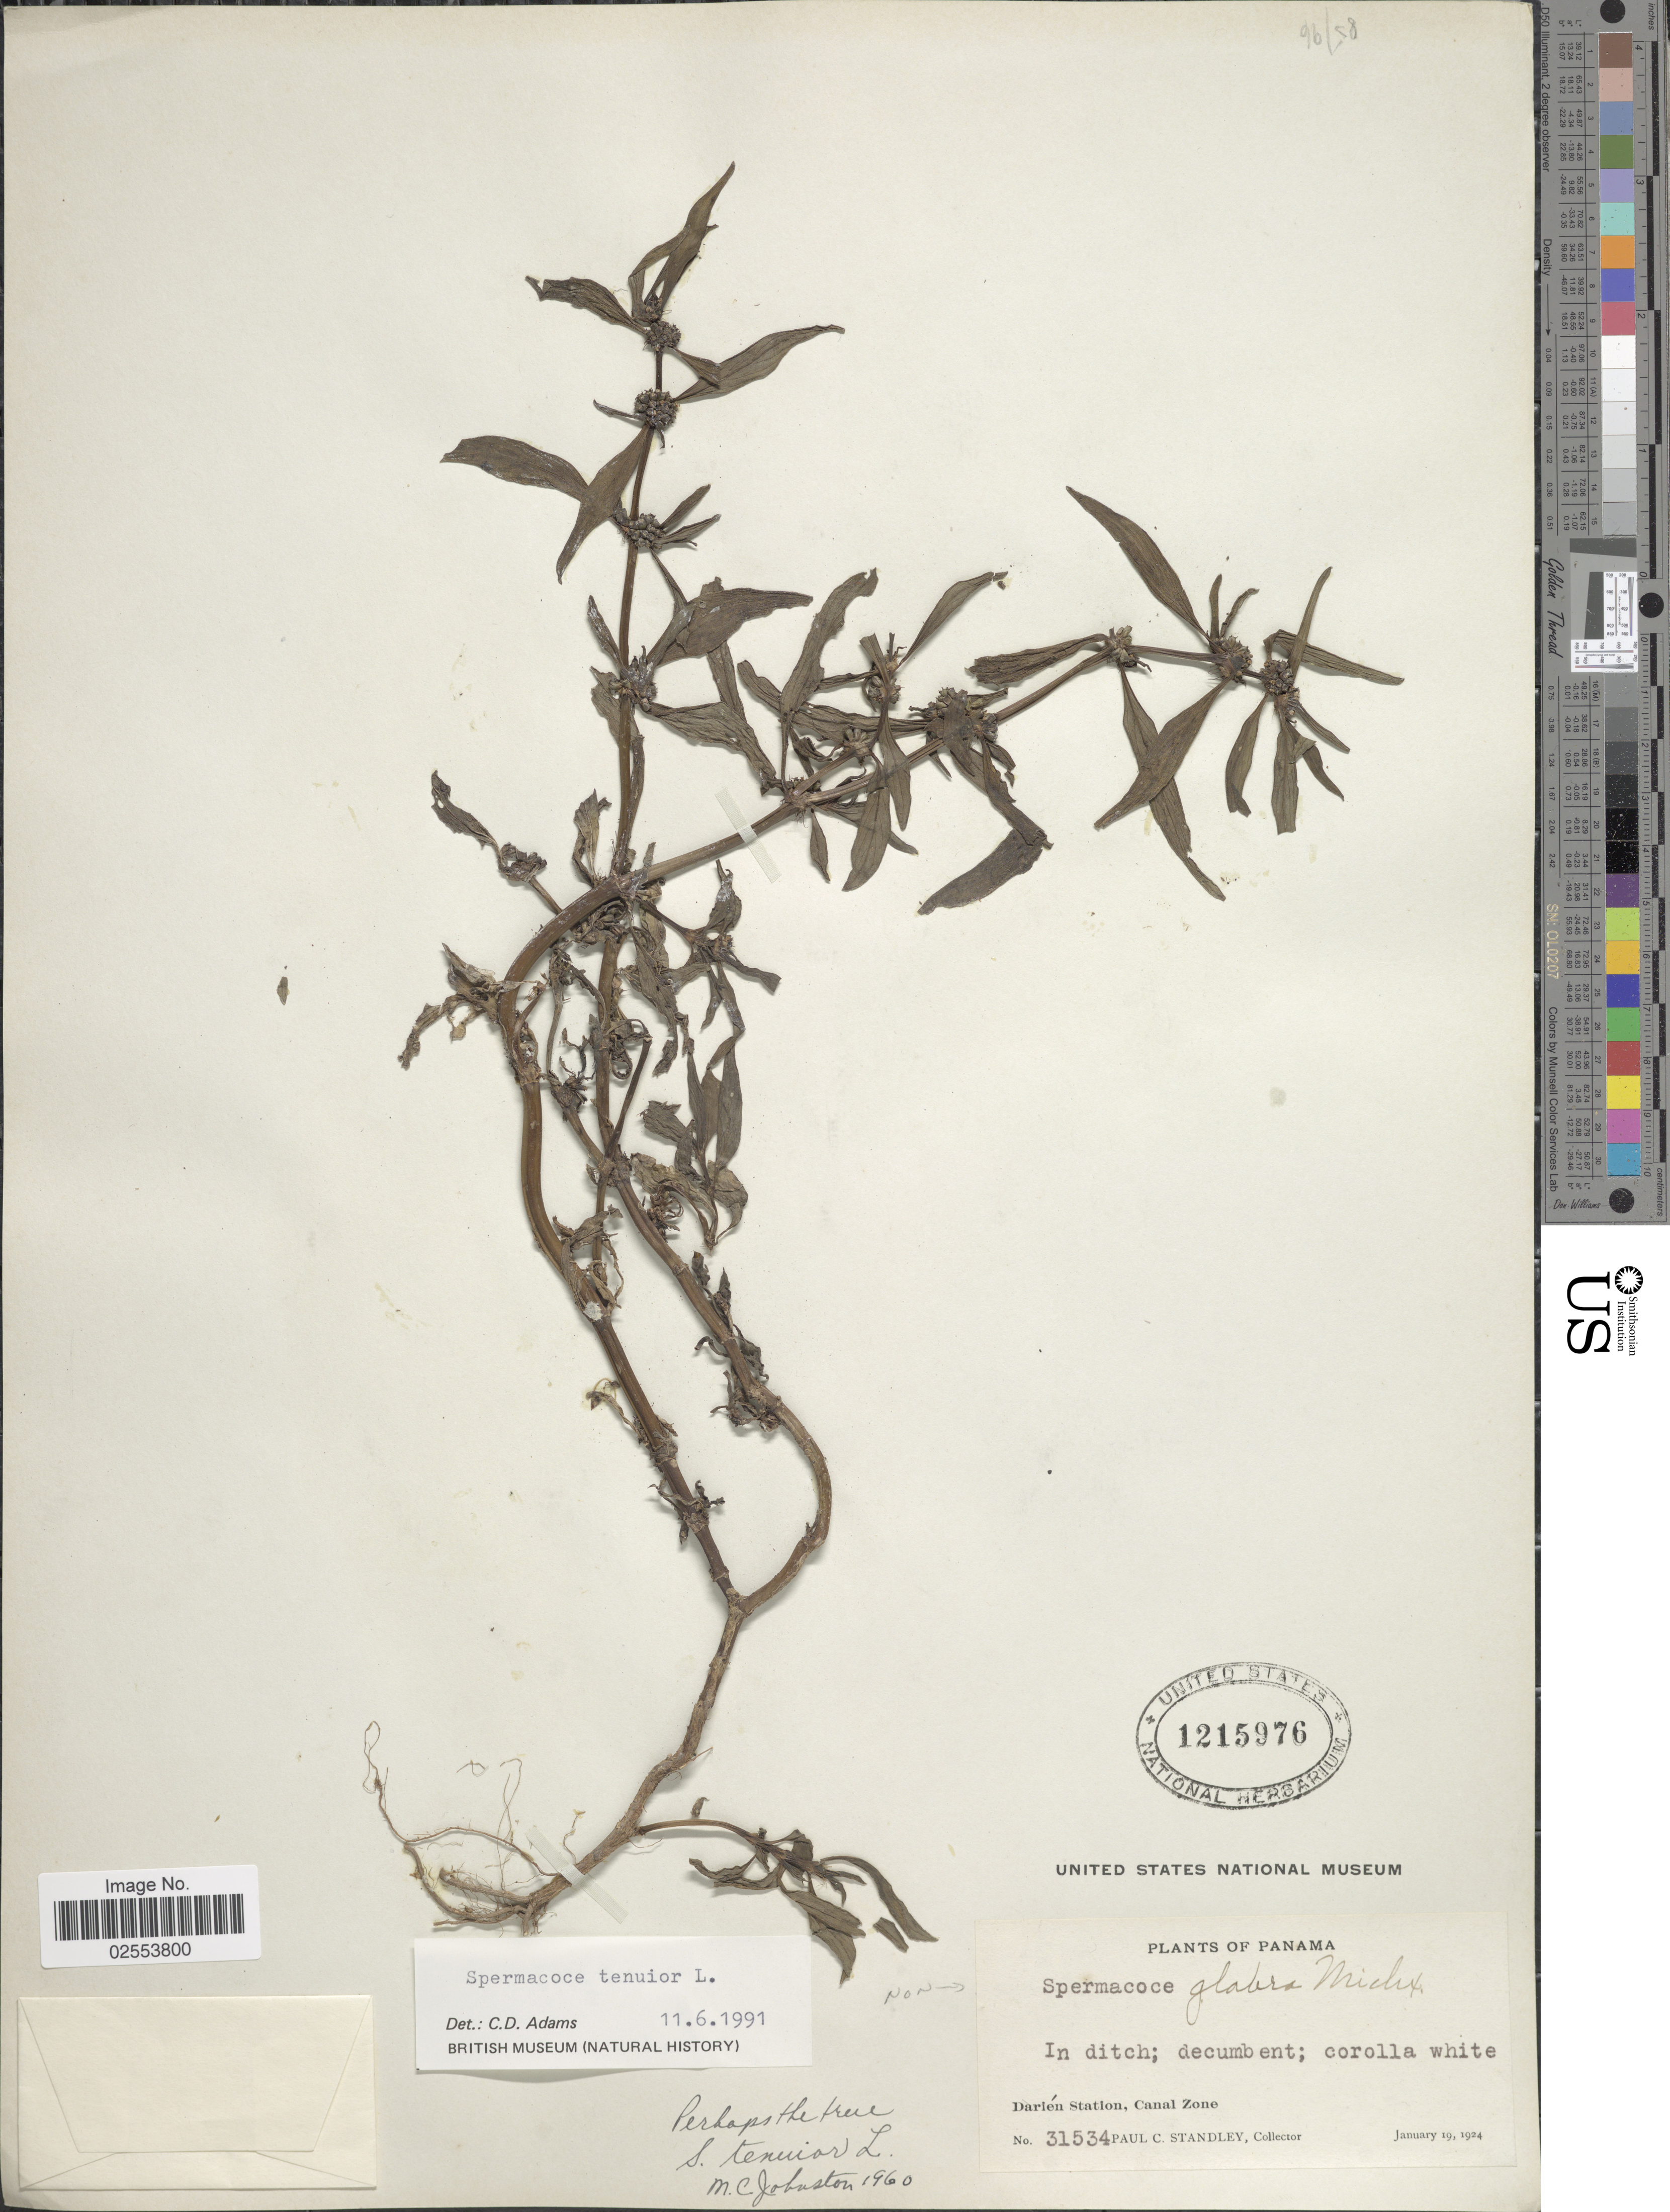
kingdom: Plantae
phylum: Tracheophyta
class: Magnoliopsida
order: Gentianales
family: Rubiaceae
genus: Spermacoce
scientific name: Spermacoce tenuior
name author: L.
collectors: P. C. Standley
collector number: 31534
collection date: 1924-01-19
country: Panama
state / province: Colón / Panamá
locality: In ditch, Darien Station, Canal Zone.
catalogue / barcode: US 1215976